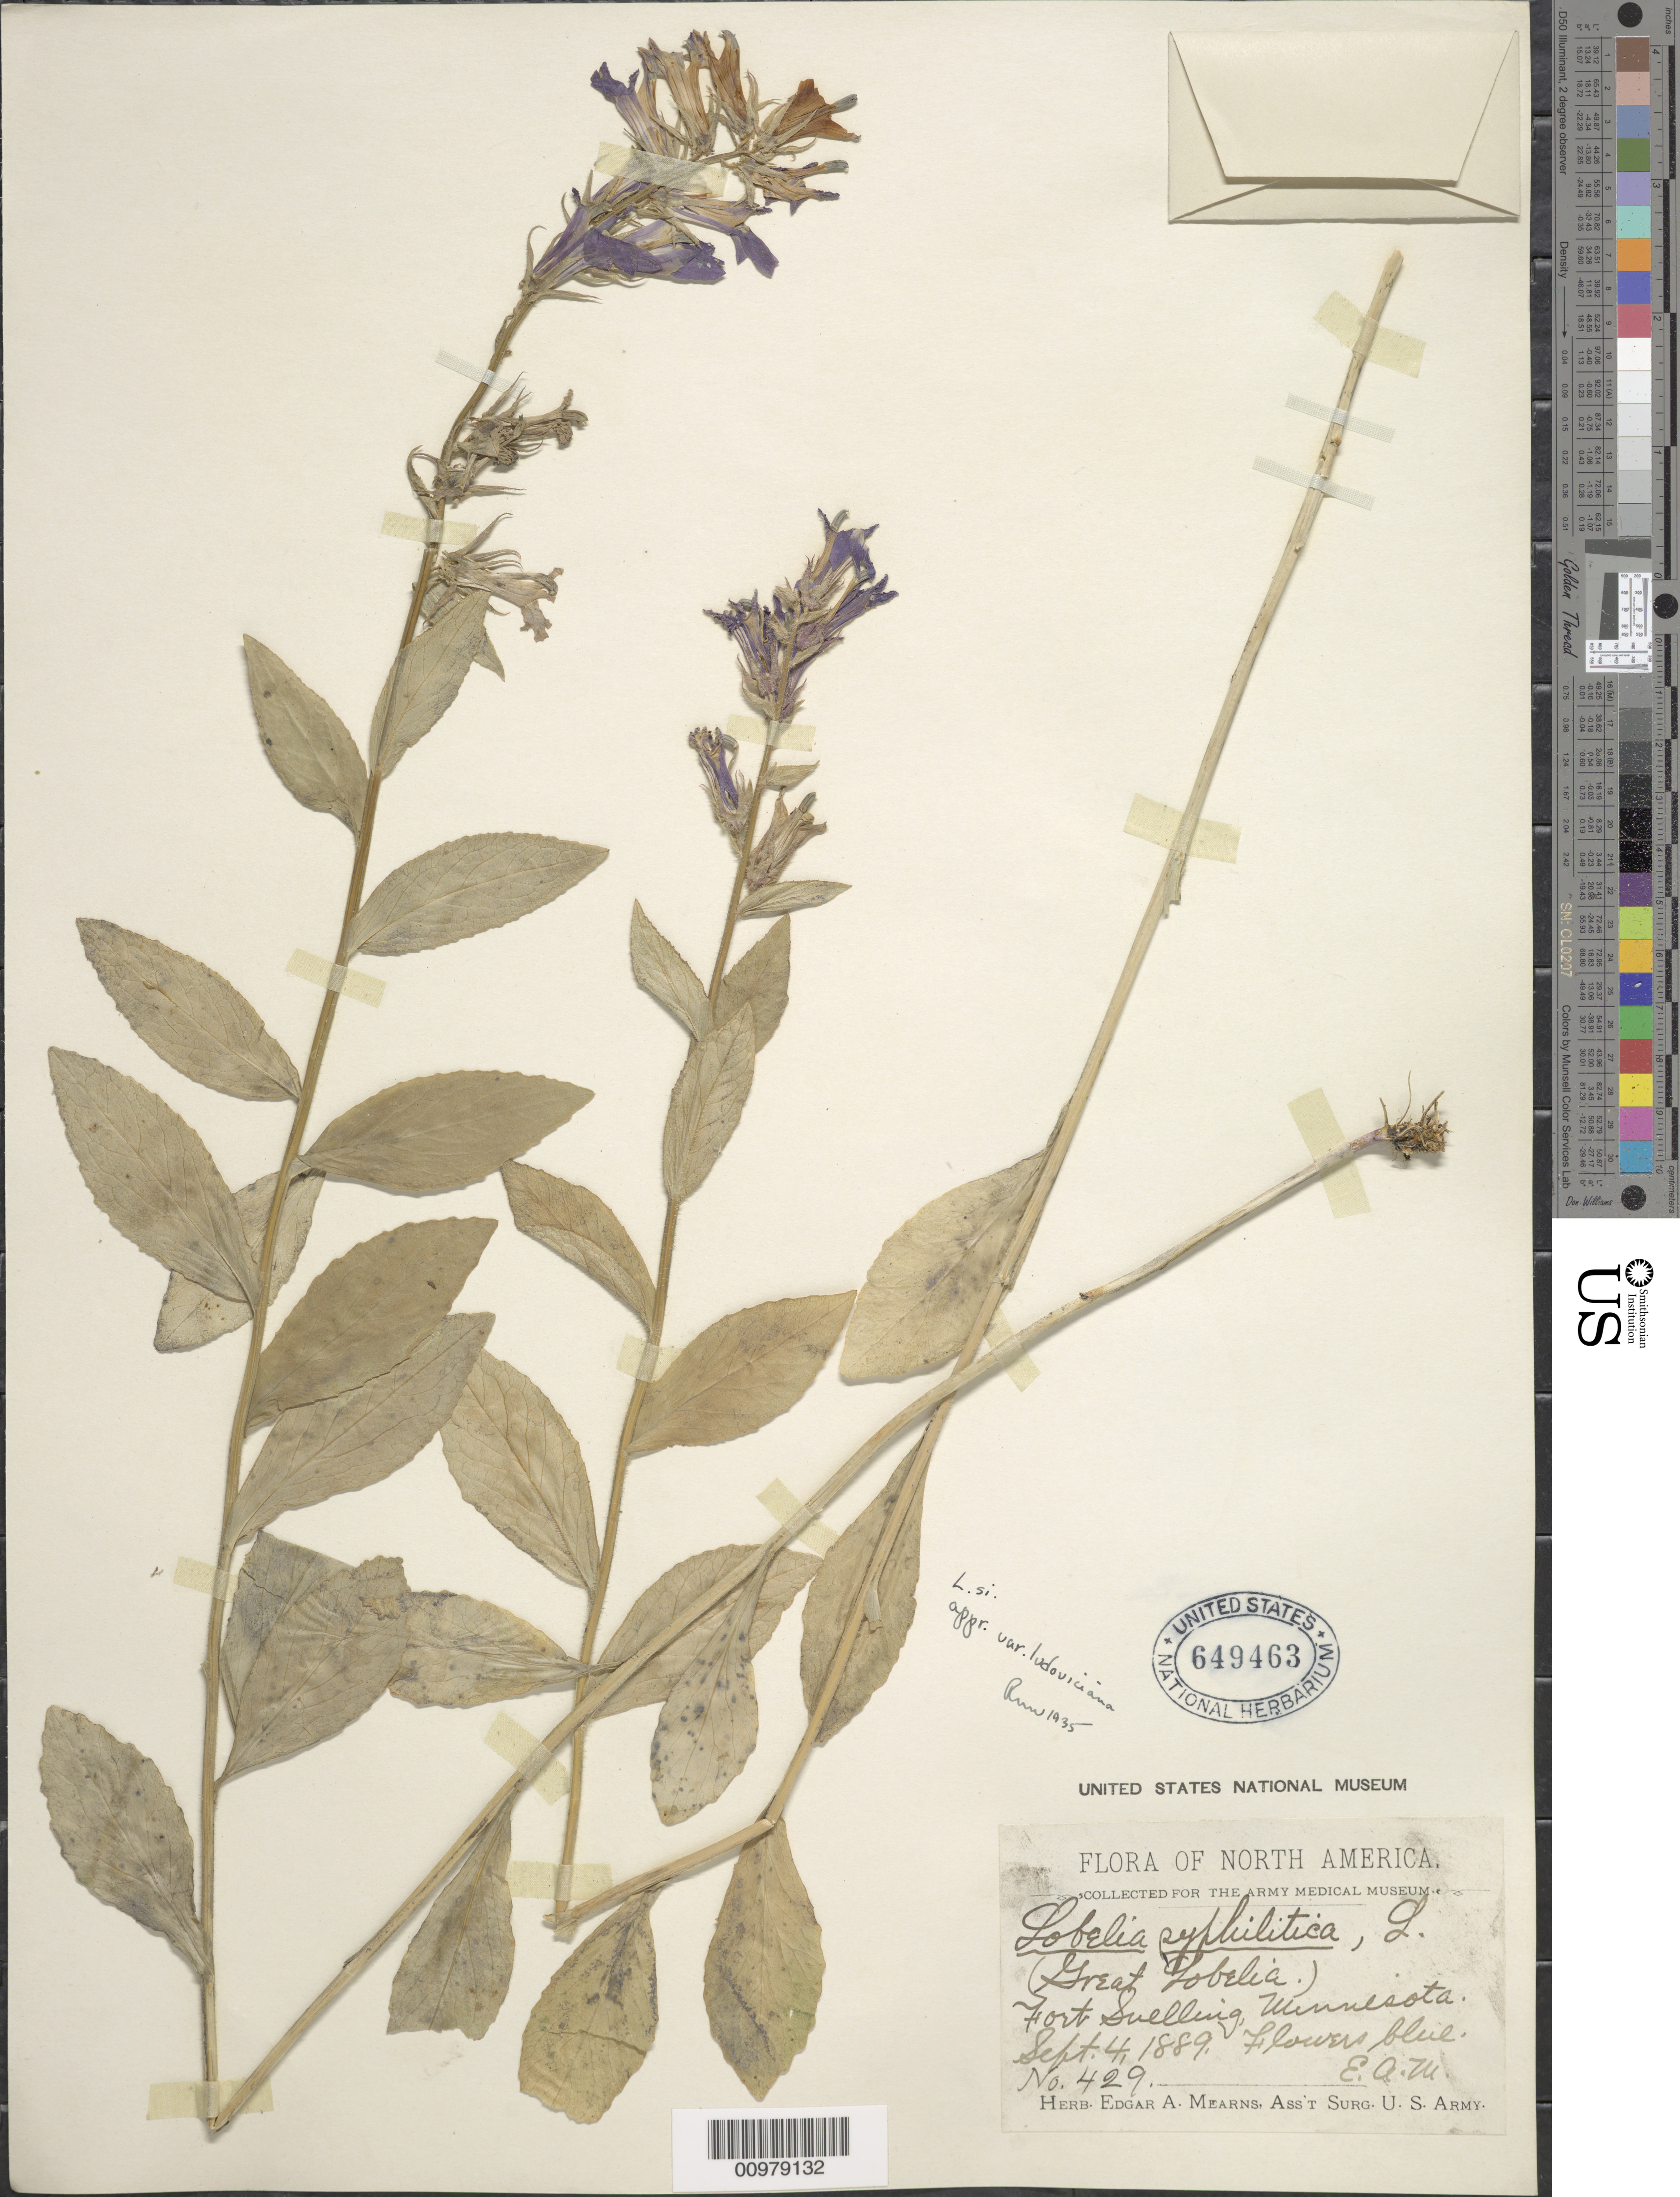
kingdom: Plantae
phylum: Tracheophyta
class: Magnoliopsida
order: Asterales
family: Campanulaceae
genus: Lobelia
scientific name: Lobelia siphilitica var. ludoviciana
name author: A. DC.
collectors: E. A. Mearns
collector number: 429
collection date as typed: Sept. 4, 1889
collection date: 1889-09-04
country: United States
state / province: Minnesota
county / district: Hennepin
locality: Fort Snelling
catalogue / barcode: US 649463